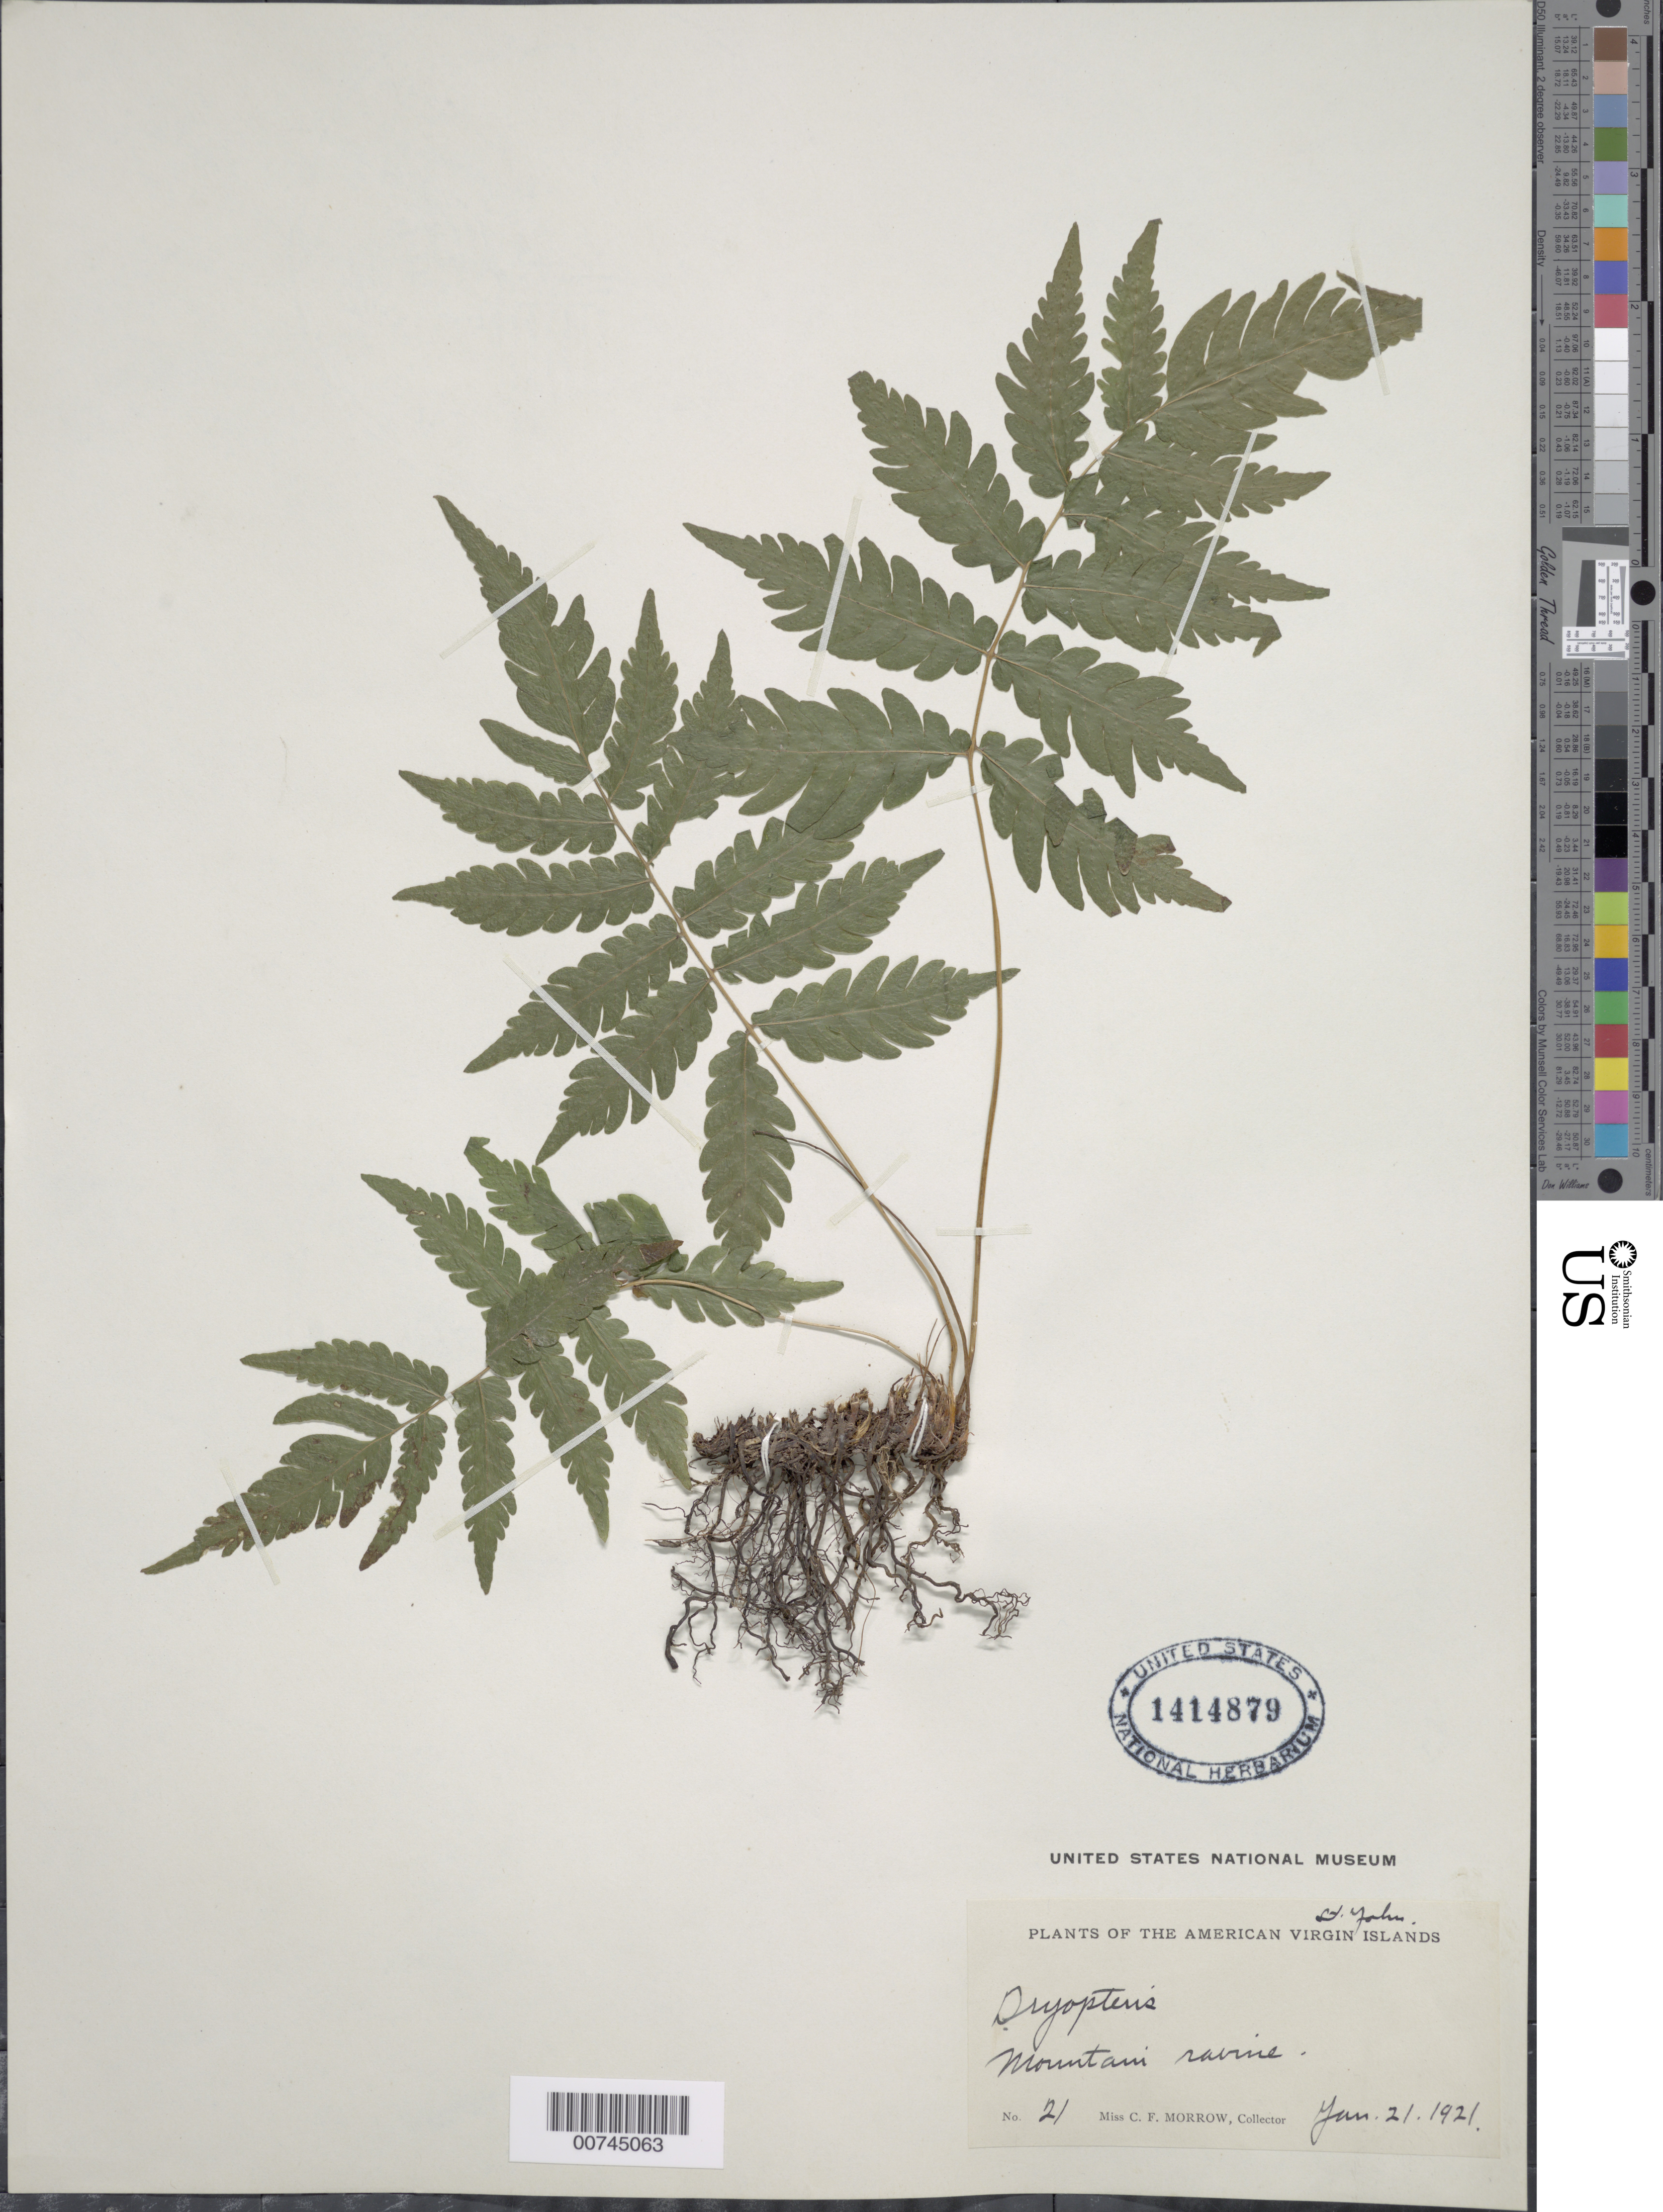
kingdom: Plantae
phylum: Tracheophyta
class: Polypodiopsida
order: Polypodiales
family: Thelypteridaceae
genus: Goniopteris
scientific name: Goniopteris tetragona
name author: (C. Presl) Sw.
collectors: C. Morrow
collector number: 21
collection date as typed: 21 Jan 1921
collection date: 1921-01-21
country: U.S. Virgin Islands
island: St. John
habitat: Mountain ravine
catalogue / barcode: US 1414879